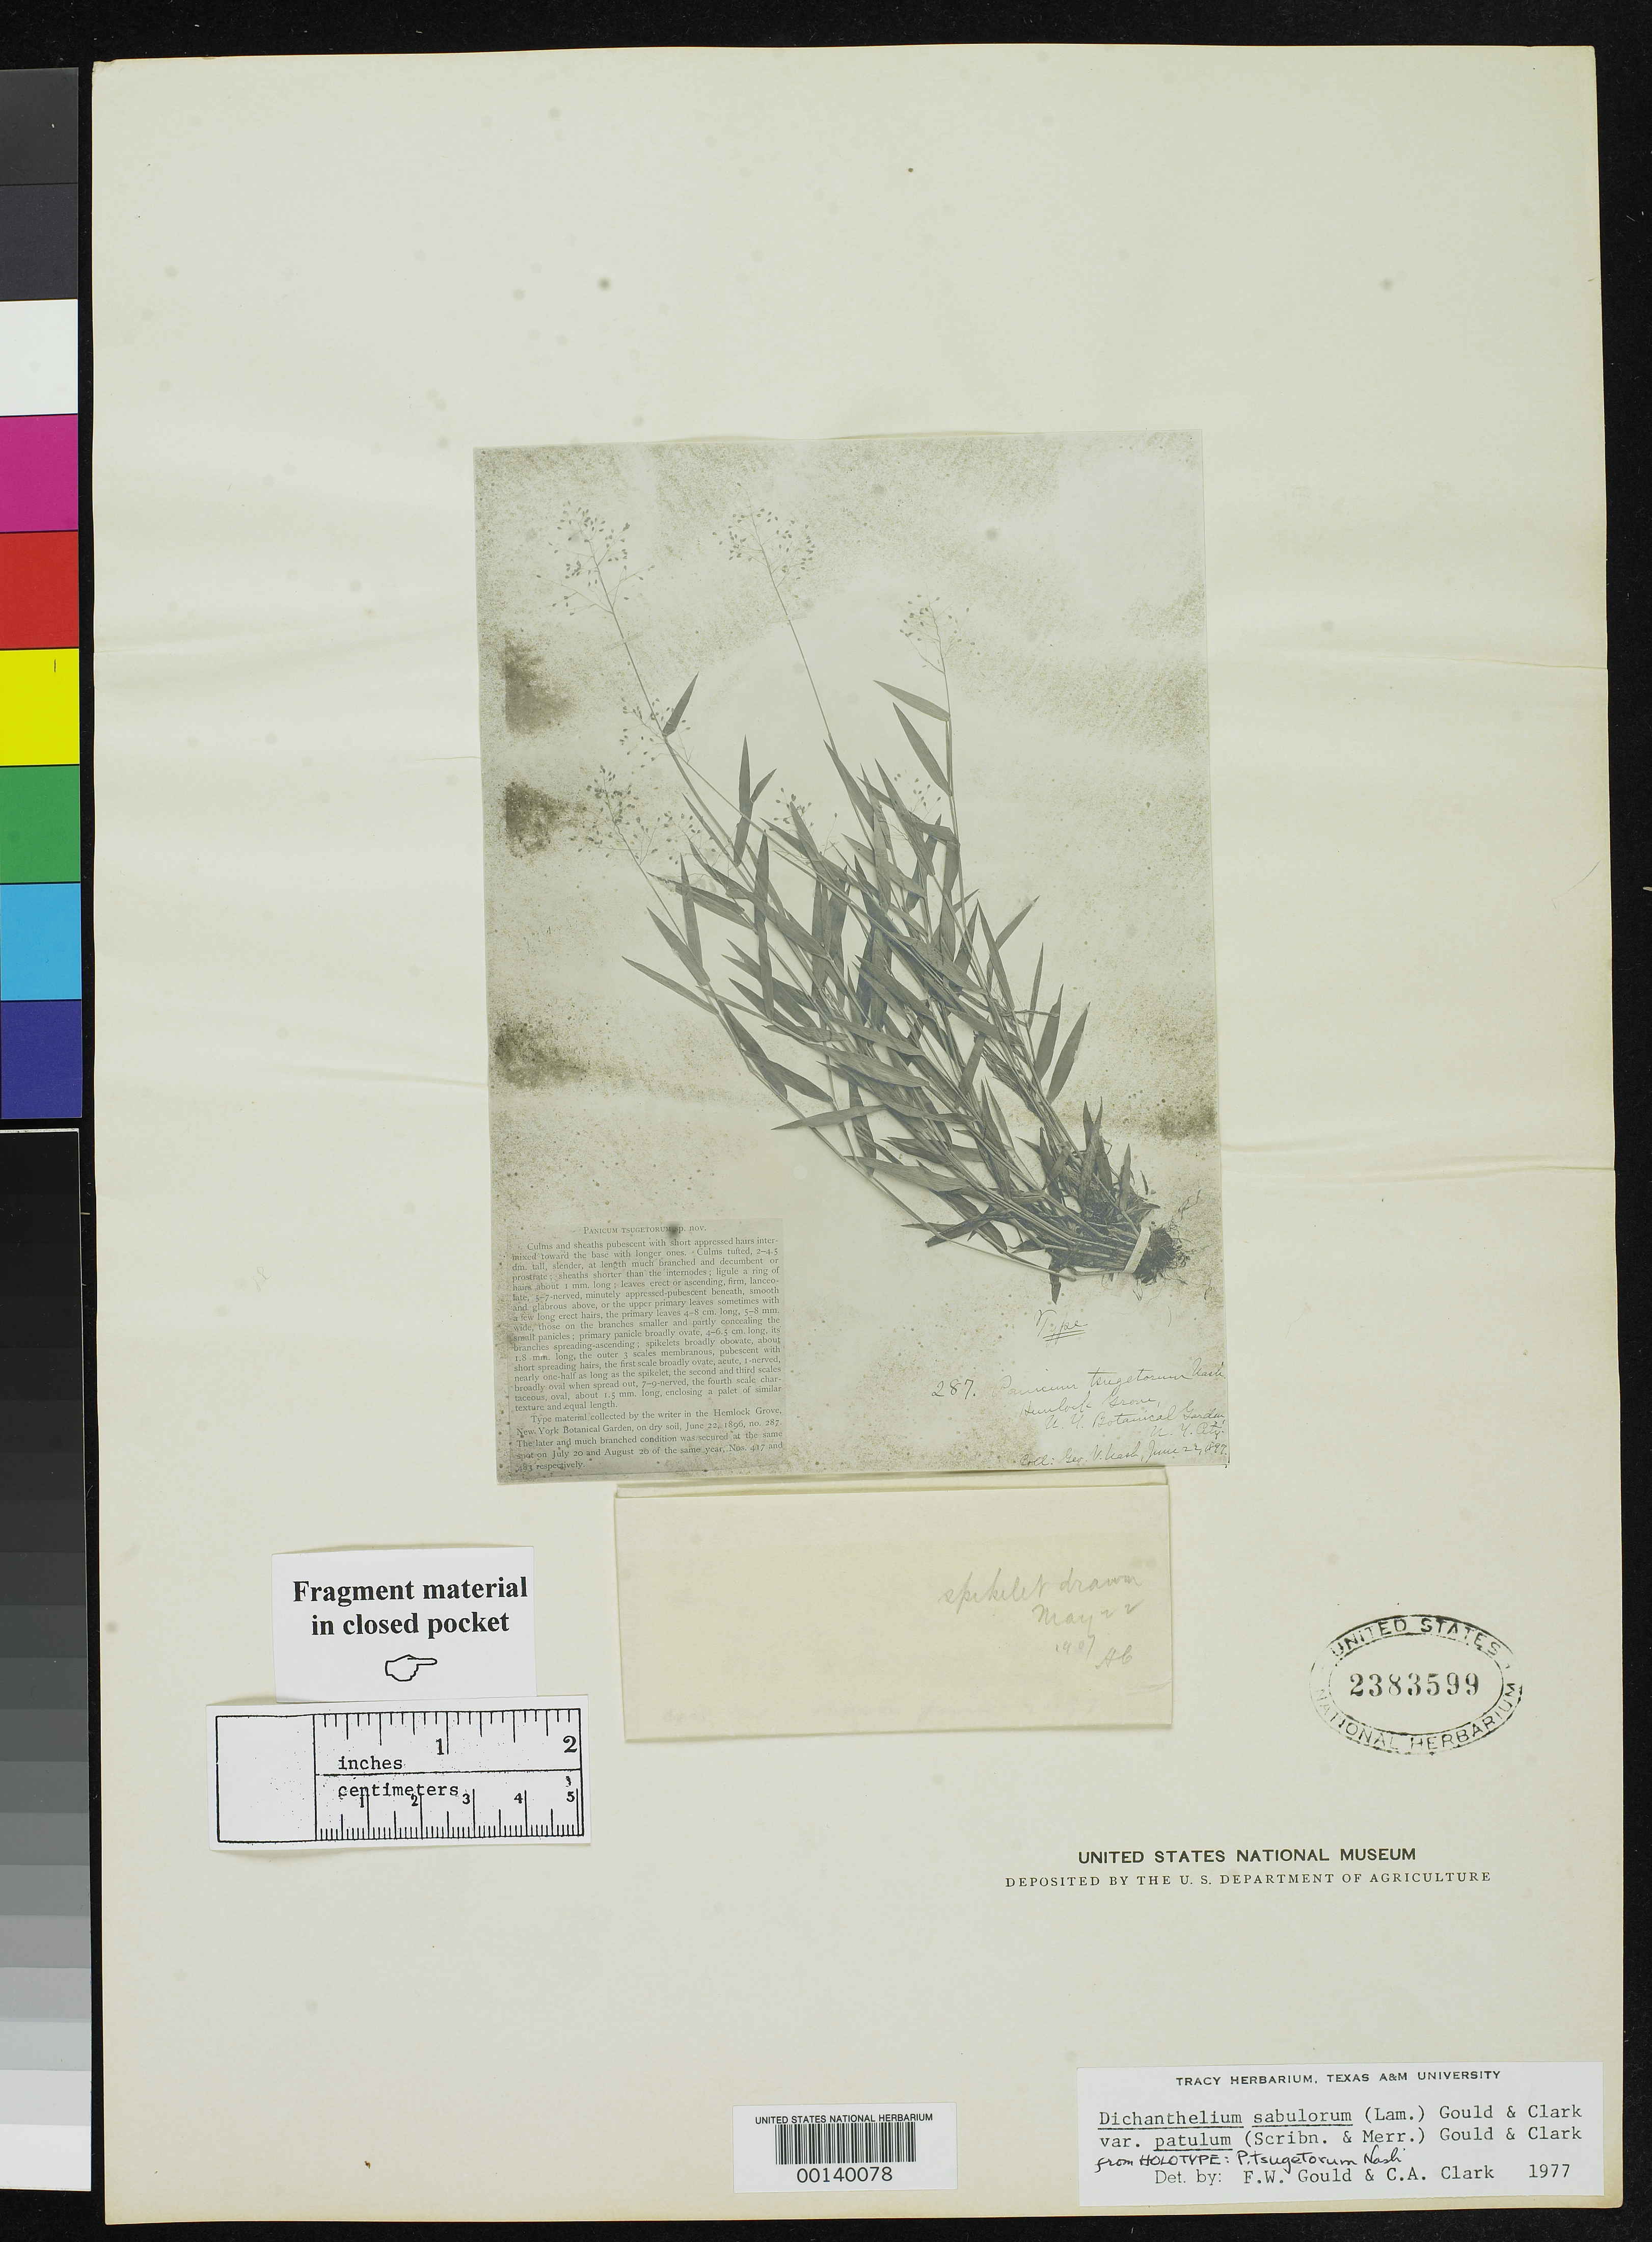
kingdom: Plantae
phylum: Tracheophyta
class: Liliopsida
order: Poales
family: Poaceae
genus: Panicum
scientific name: Panicum tsugetorum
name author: Nash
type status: Type Fragment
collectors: G. V. Nash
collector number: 287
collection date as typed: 22 Jun 1897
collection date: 1897-06-22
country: United States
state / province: New York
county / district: Bronx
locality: New York Botanical Garden, Hemlock Grove.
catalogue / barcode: US 2383599